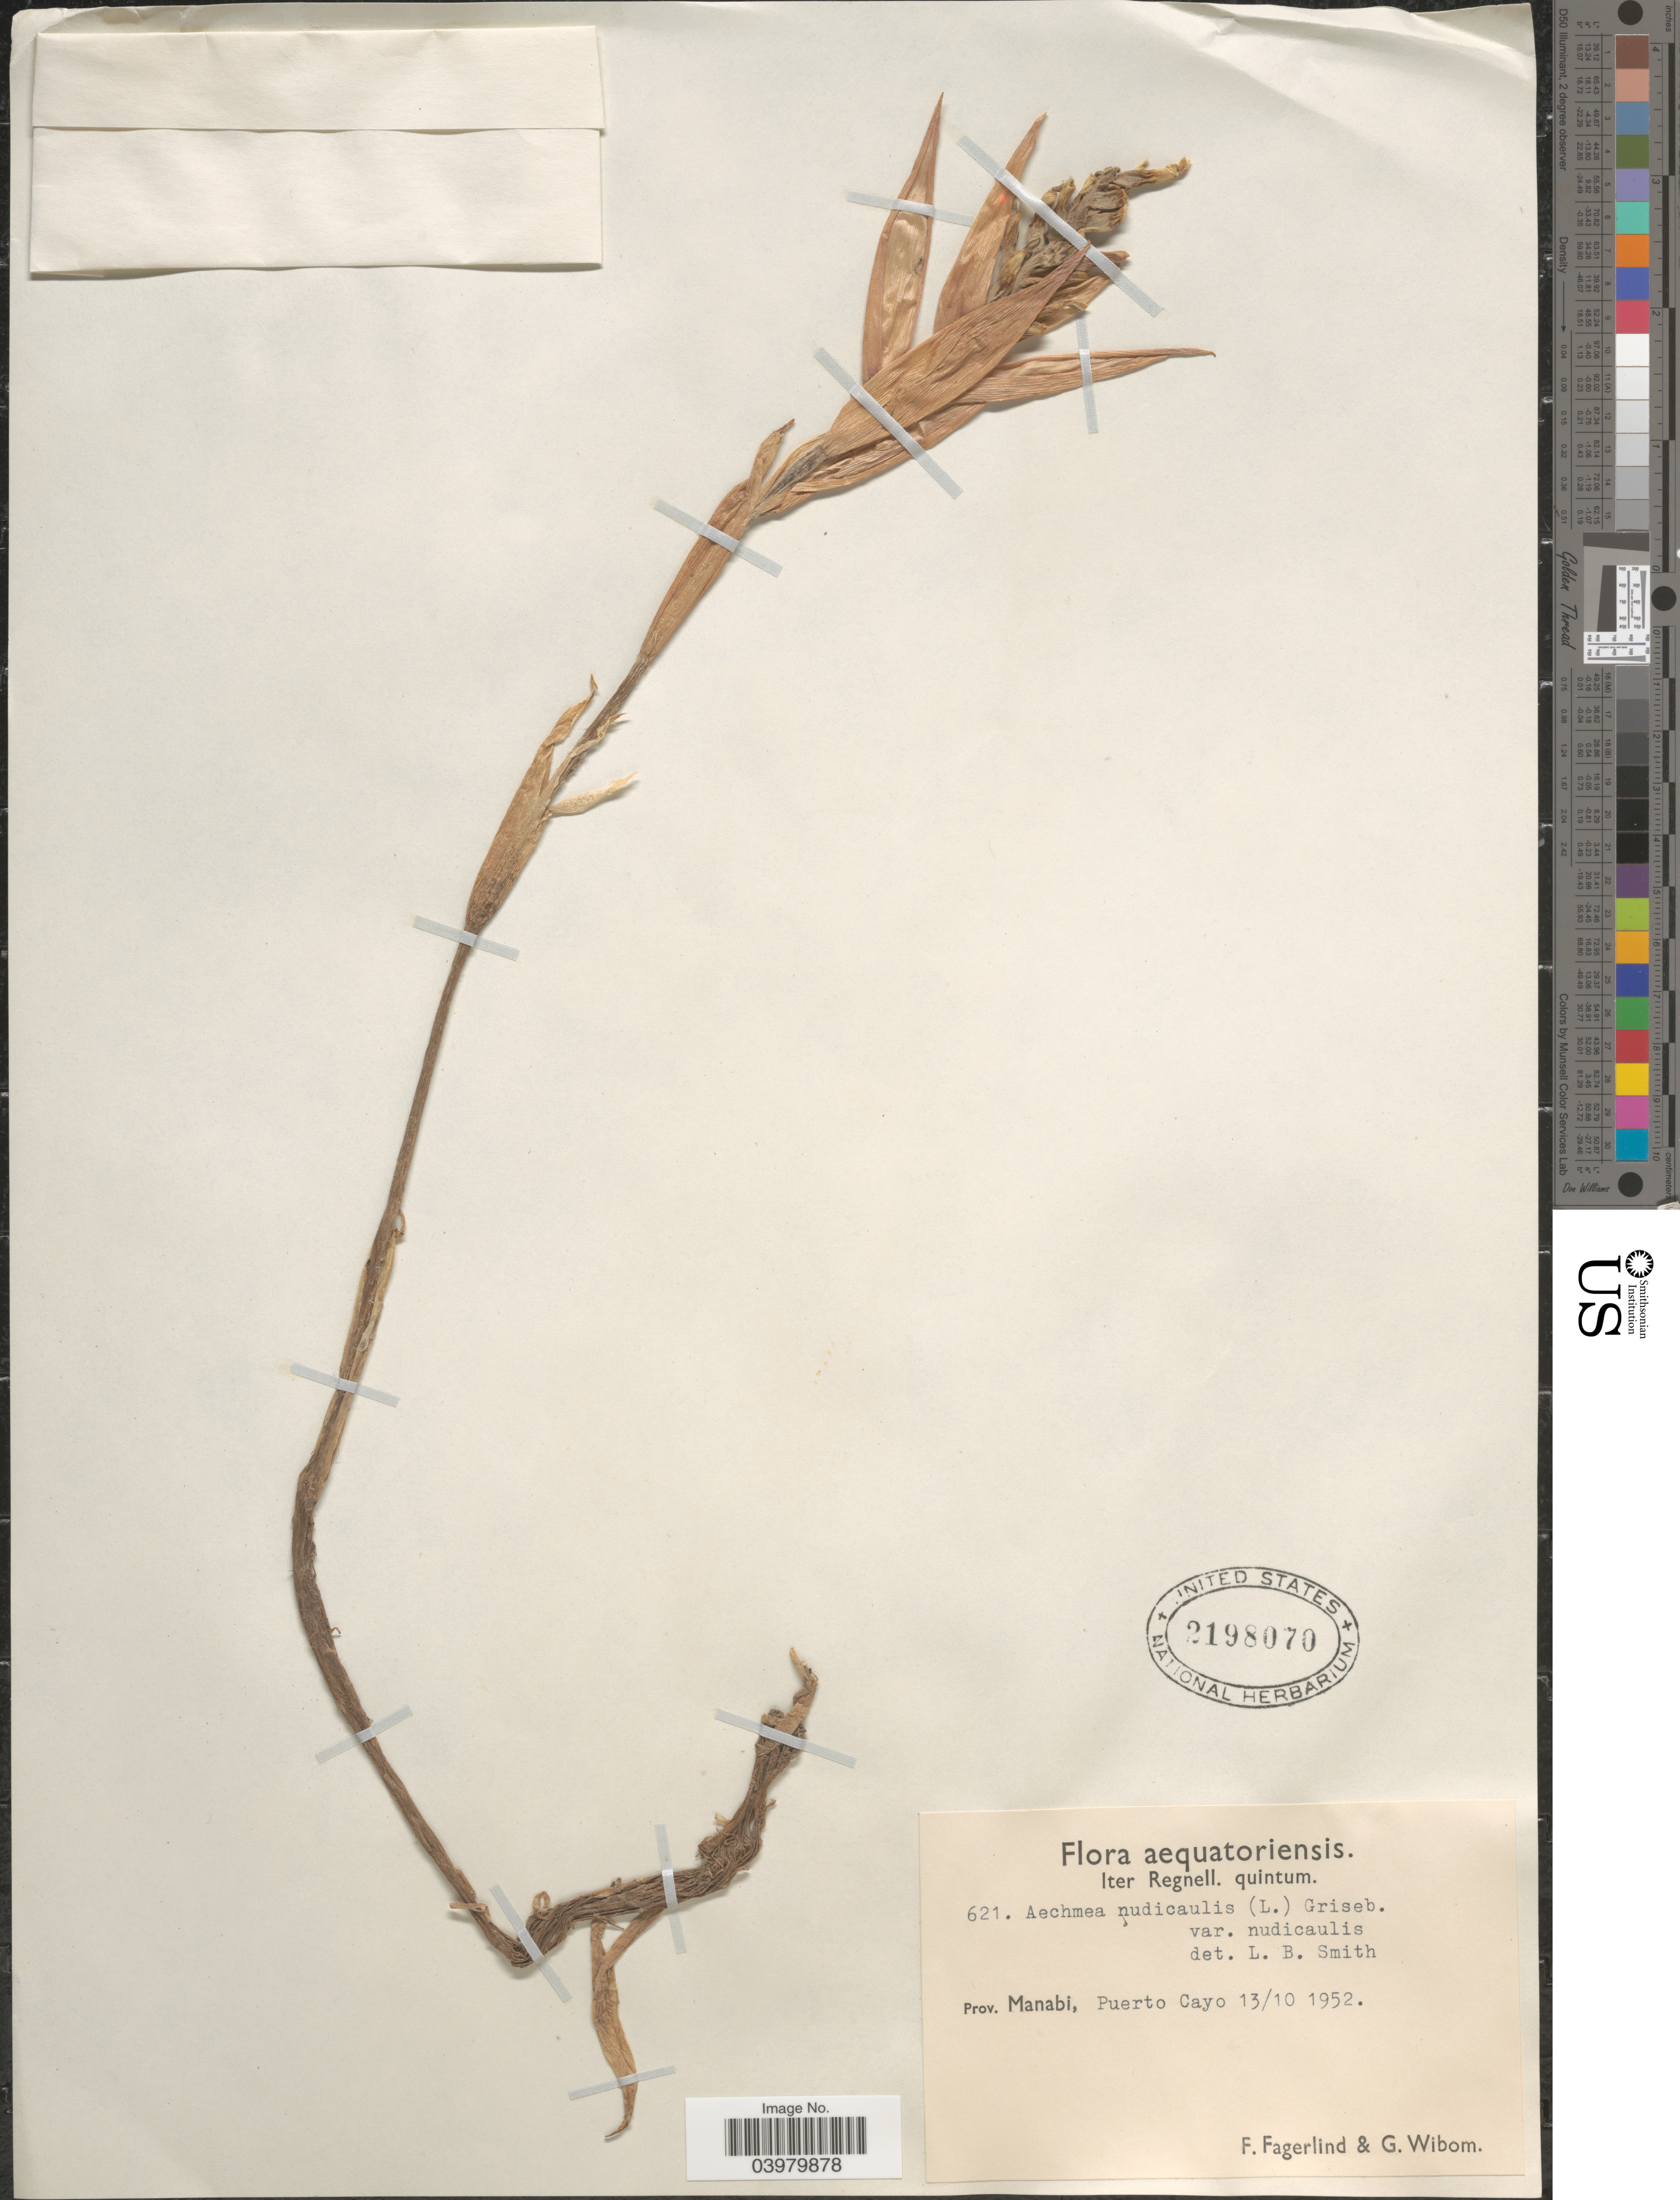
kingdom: Plantae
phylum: Tracheophyta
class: Liliopsida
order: Poales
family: Bromeliaceae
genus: Aechmea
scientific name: Aechmea nudicaulis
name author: (L.) Griseb.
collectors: F. Fagerlind & G. Wibom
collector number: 621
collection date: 1952-10-13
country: Ecuador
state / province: Manabí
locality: Aequatoriensis. Puerto Cayo.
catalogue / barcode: US 2198070